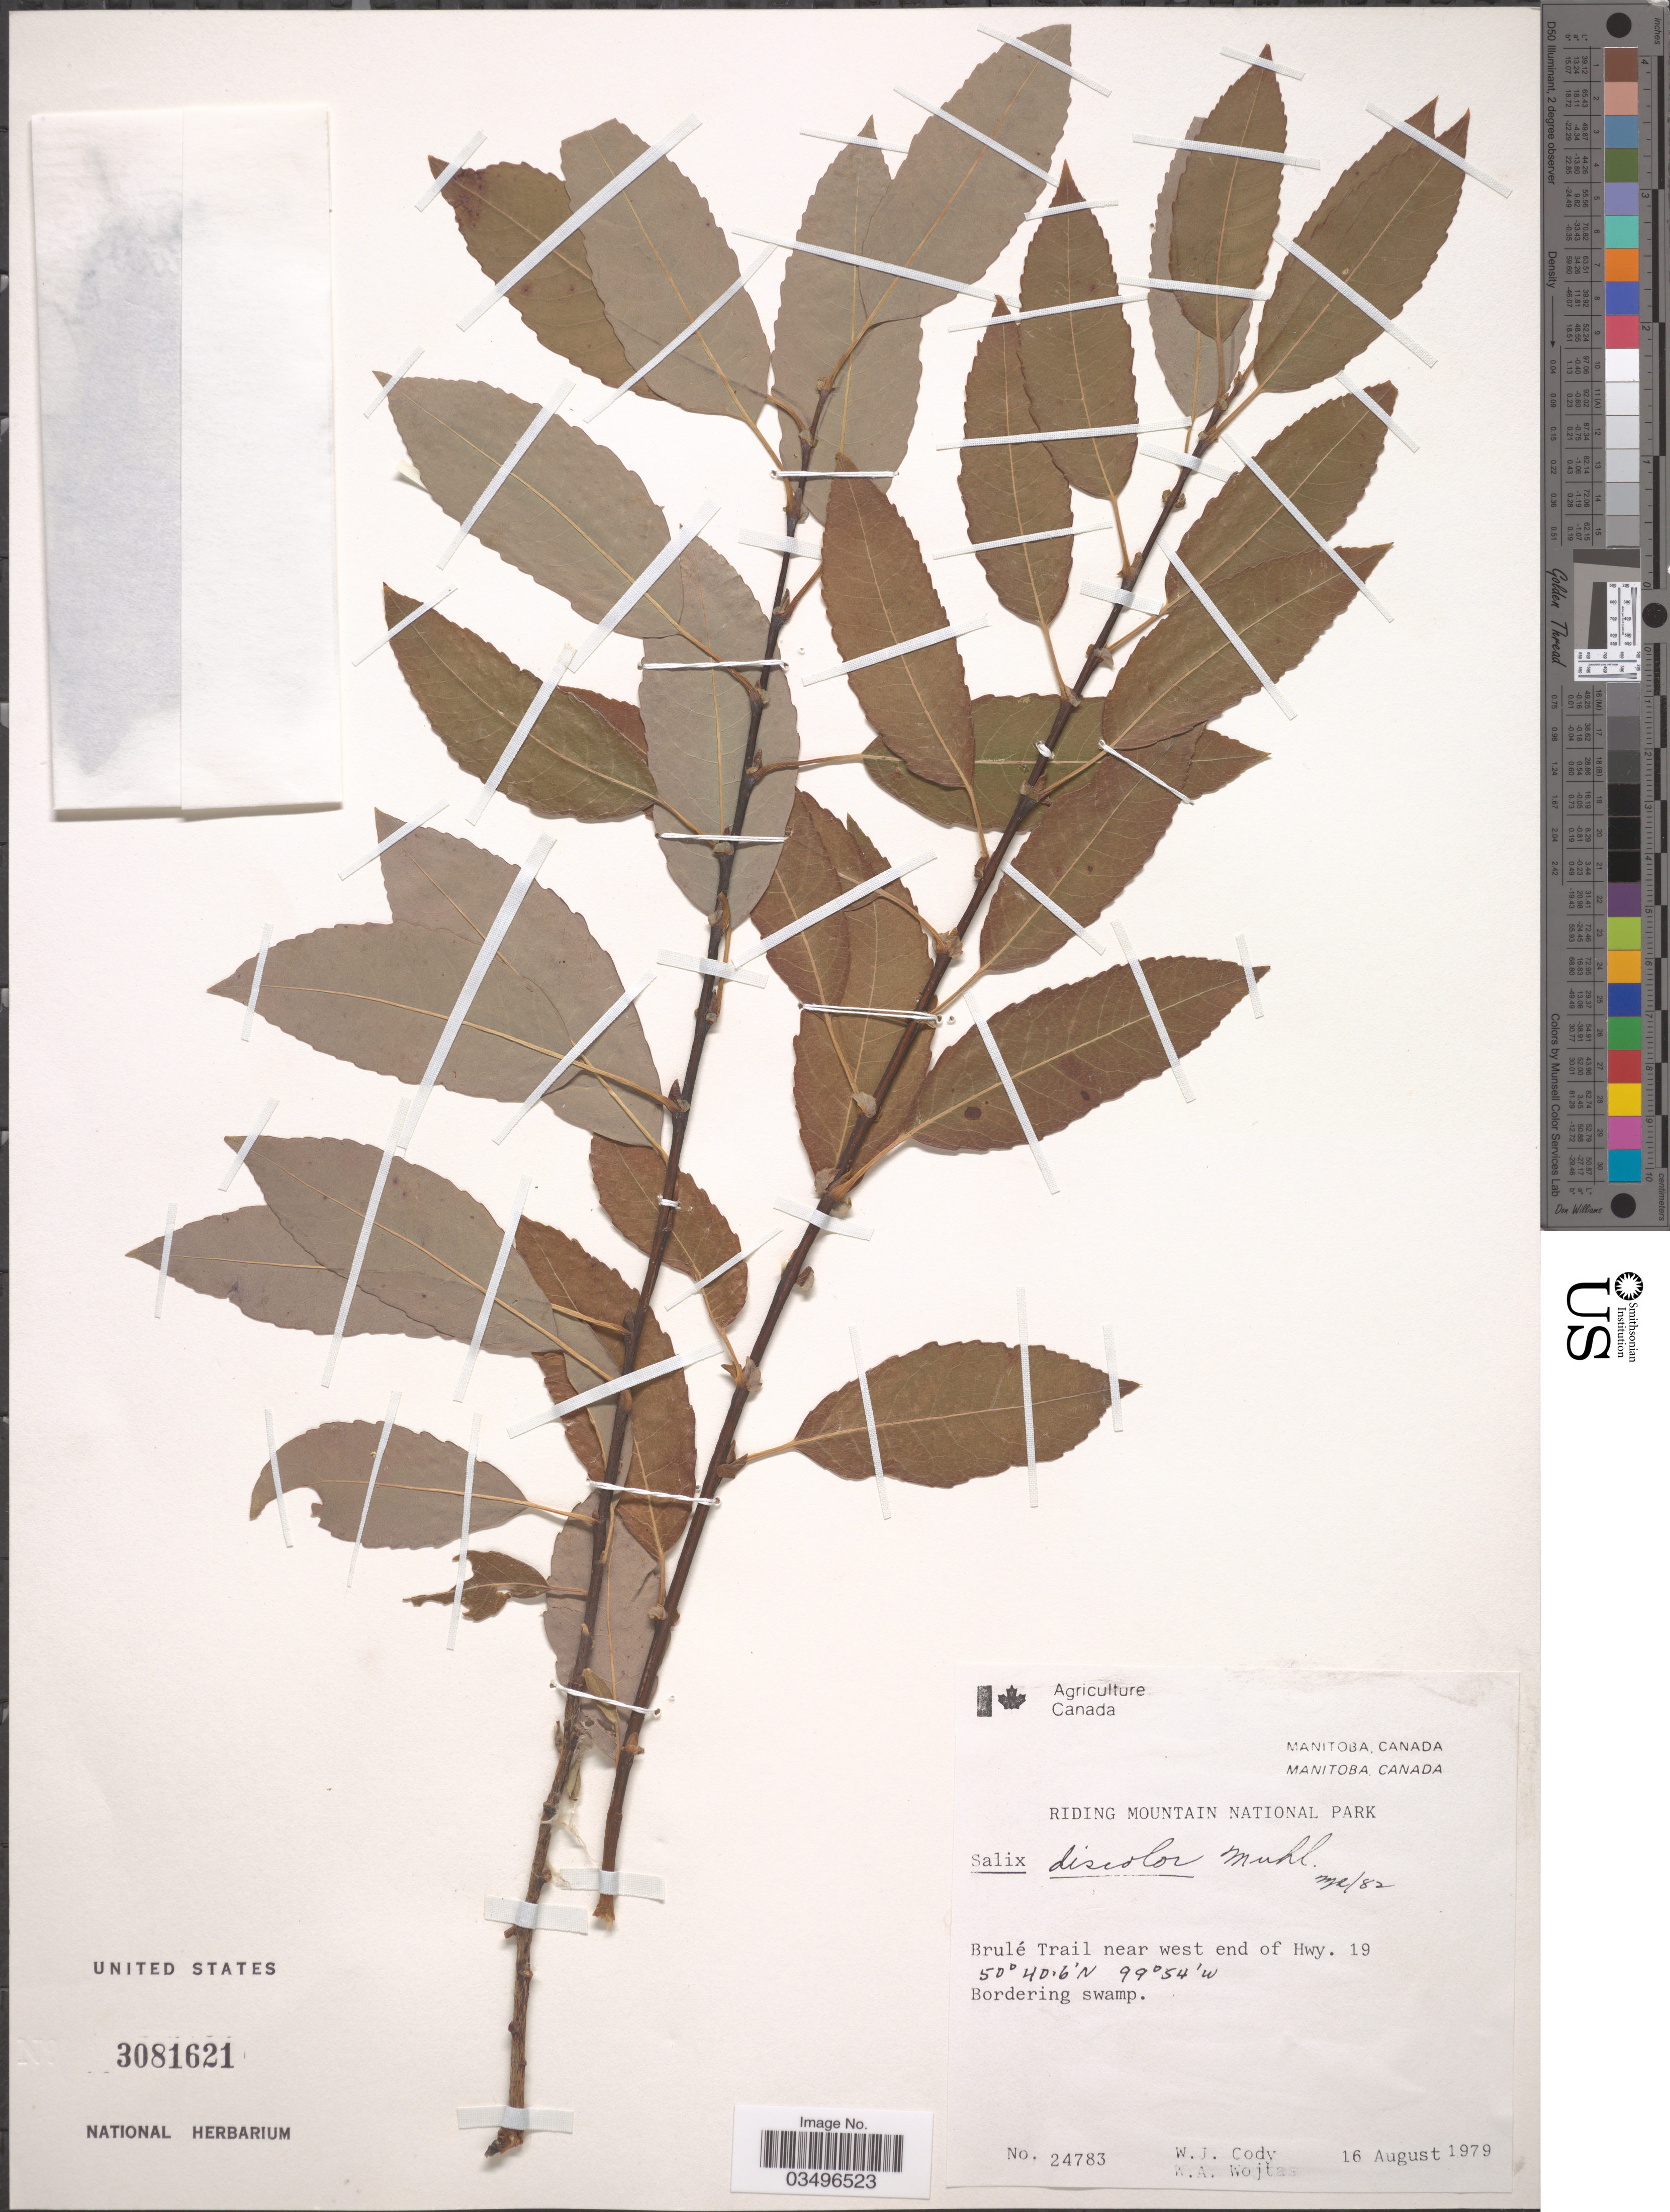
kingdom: Plantae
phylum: Tracheophyta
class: Magnoliopsida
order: Malpighiales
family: Salicaceae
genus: Salix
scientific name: Salix discolor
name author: Muhl.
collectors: W. Cody & W. Wojtas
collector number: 24783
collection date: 1979-08-16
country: Canada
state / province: Manitoba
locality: Riding Mountain National Park. Brulé Trail near west end of Hwy. 19. Bordering swamp.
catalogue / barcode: US 3081621